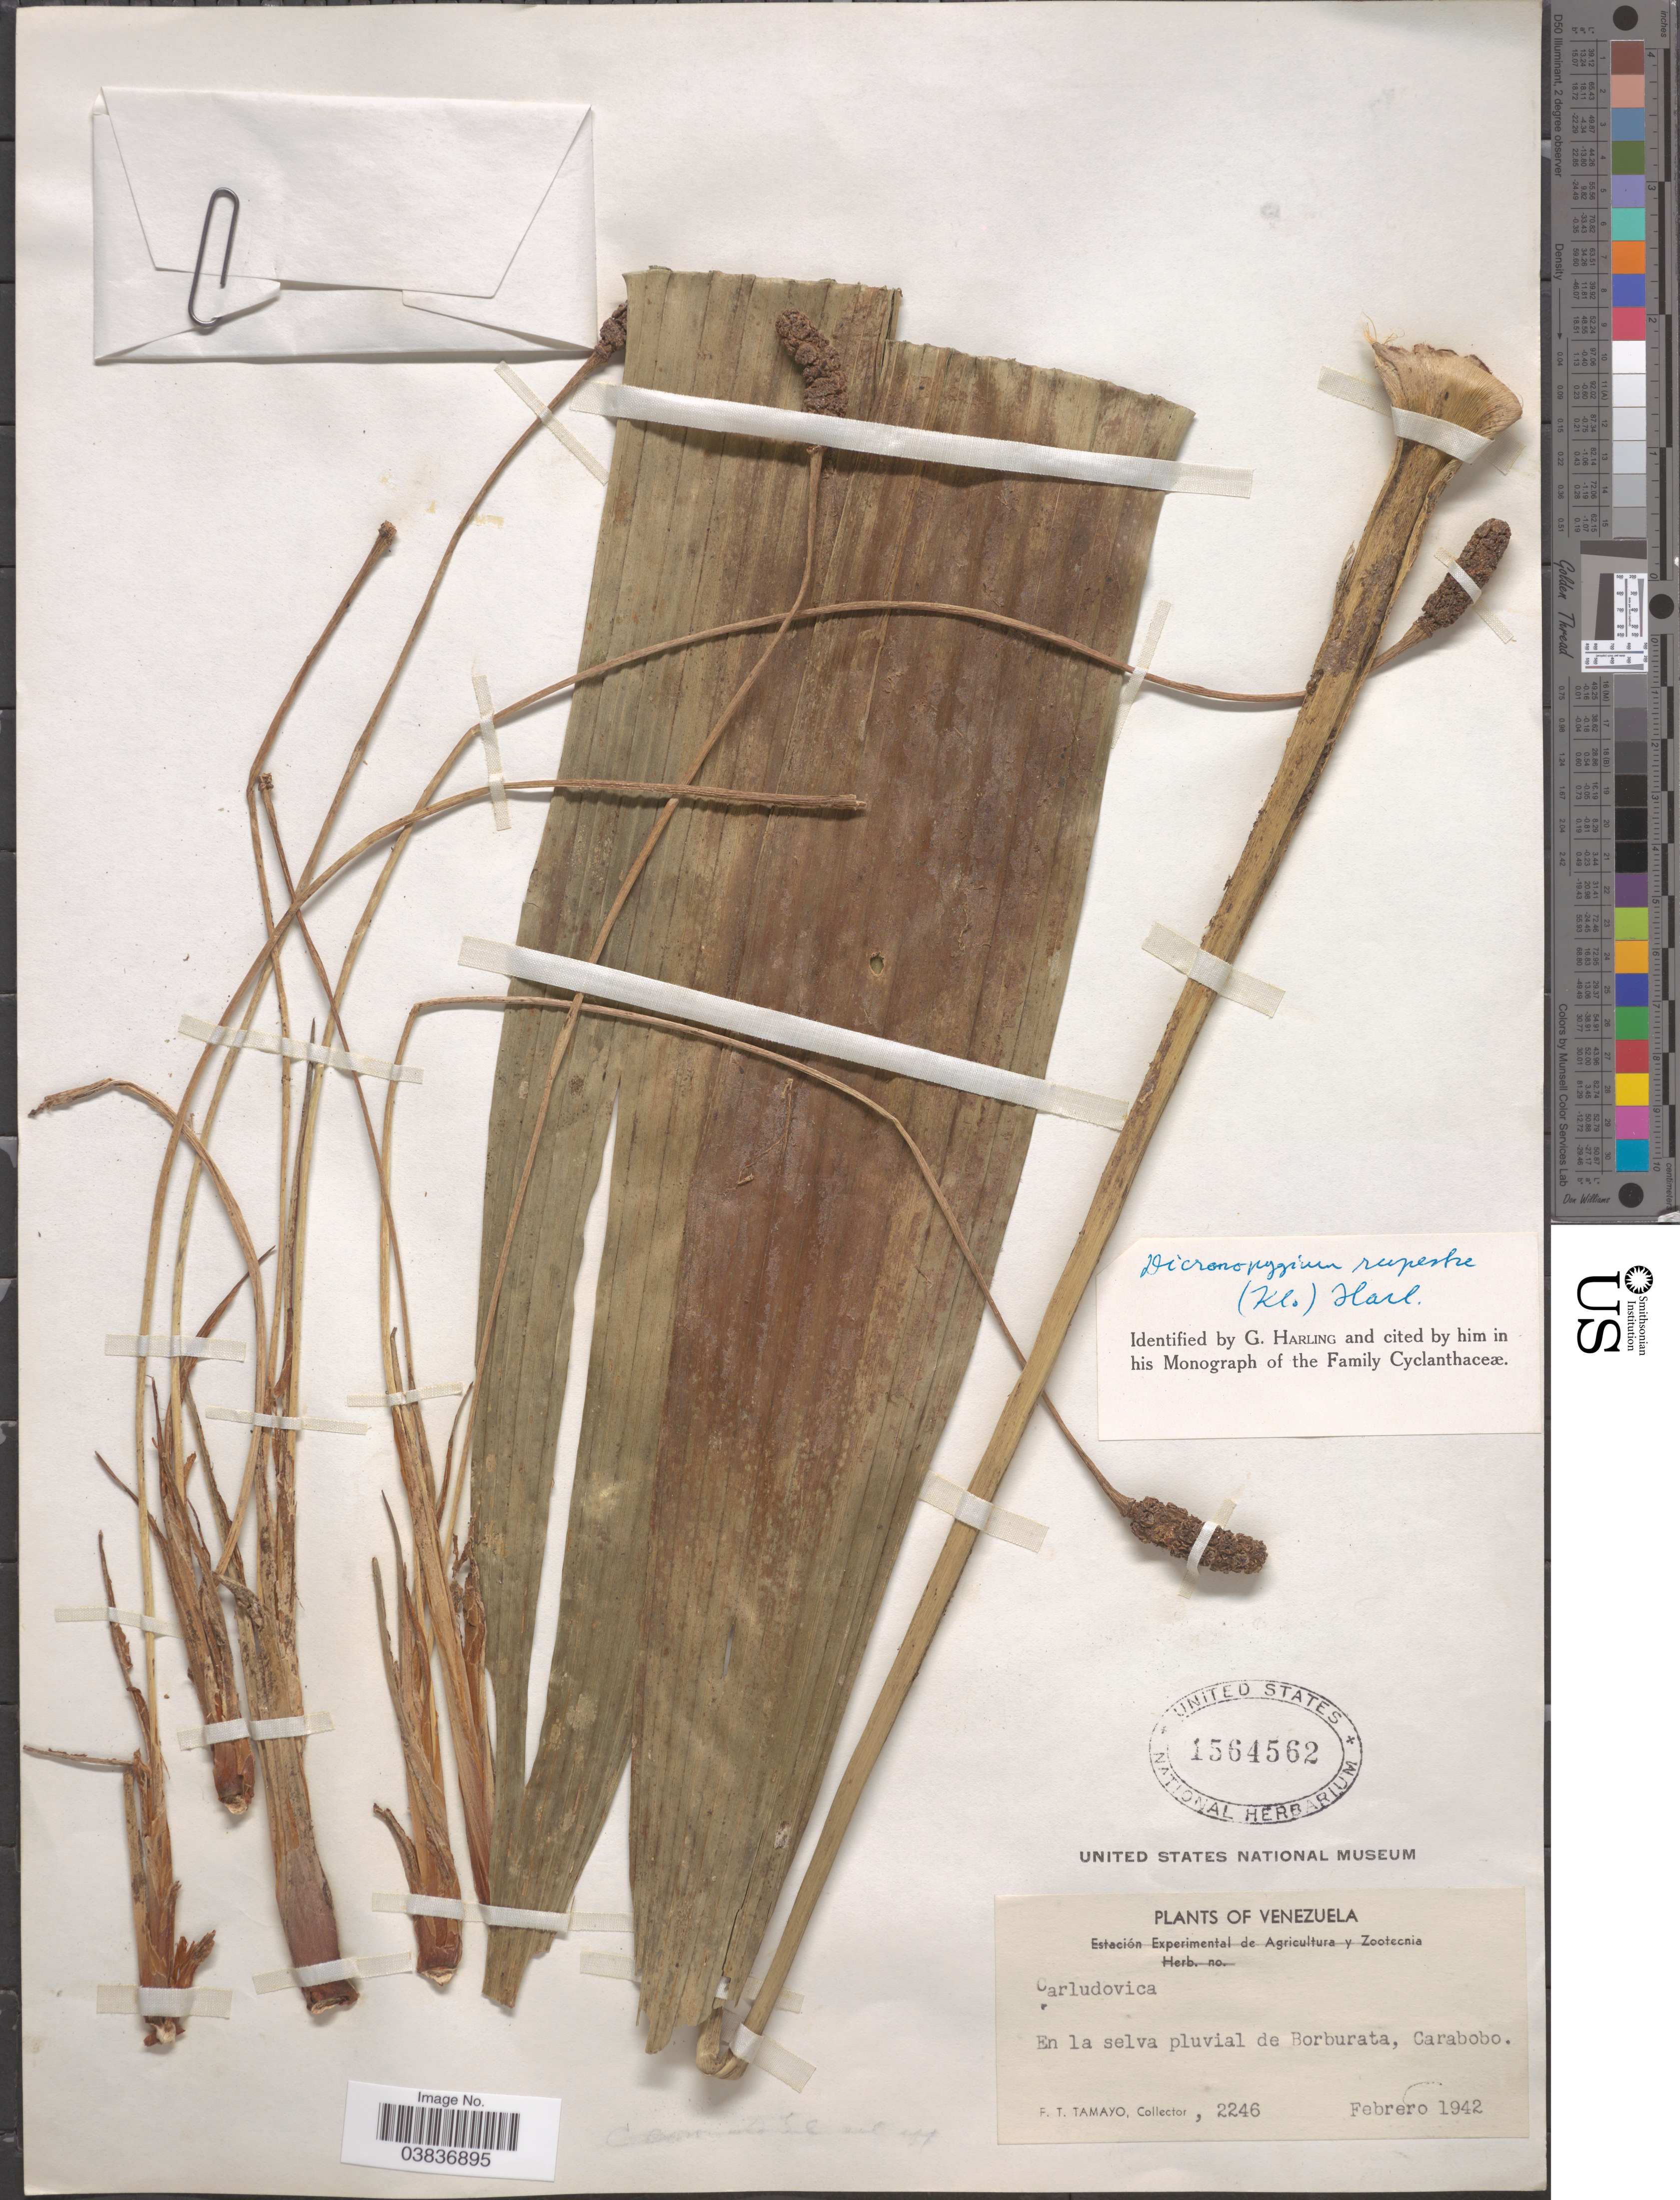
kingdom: Plantae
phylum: Tracheophyta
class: Liliopsida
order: Pandanales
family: Cyclanthaceae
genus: Dicranopygium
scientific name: Dicranopygium rupestre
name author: (Klotzsch) Harling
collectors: F. Tamayo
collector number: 2246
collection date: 1942-02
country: Venezuela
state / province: Carabobo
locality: En la selva pluvial de Borburata.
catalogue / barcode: US 1564562